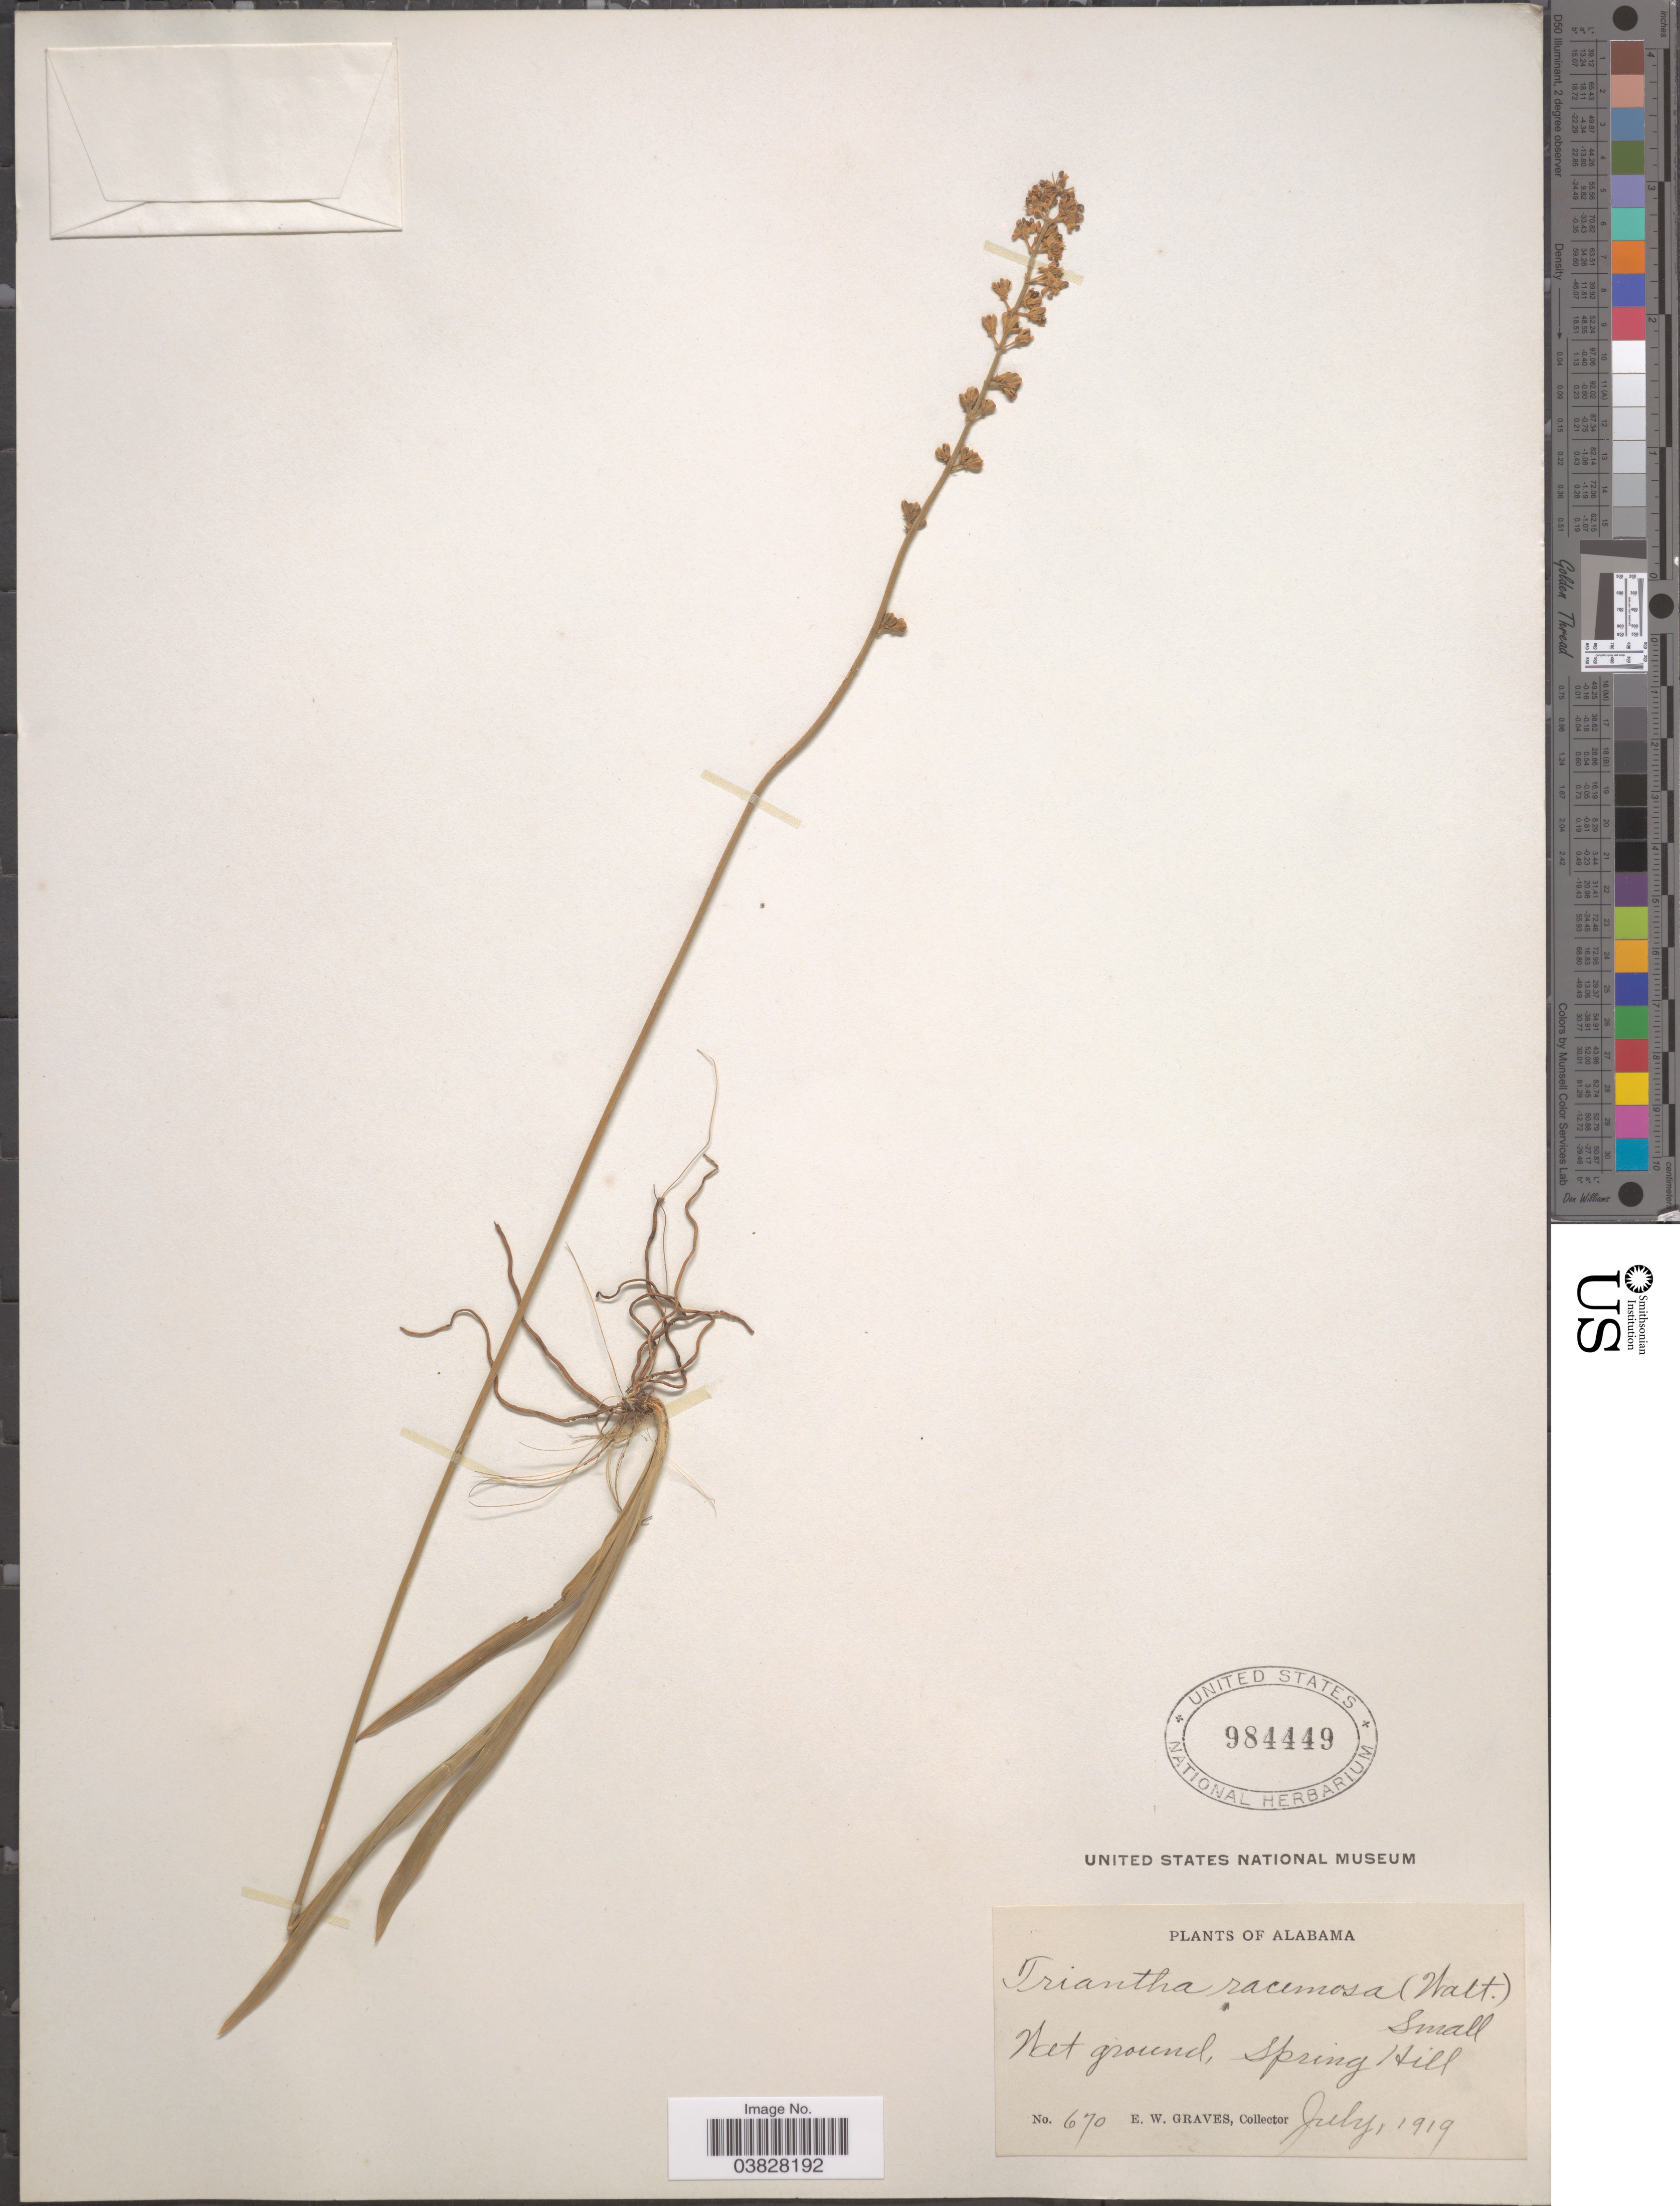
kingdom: Plantae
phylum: Tracheophyta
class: Liliopsida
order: Alismatales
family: Tofieldiaceae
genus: Triantha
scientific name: Triantha racemosa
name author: (Walter) Small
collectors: E. Graves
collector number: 670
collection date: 1919-07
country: United States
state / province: Alabama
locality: Spring Hill.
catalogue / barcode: US 984449